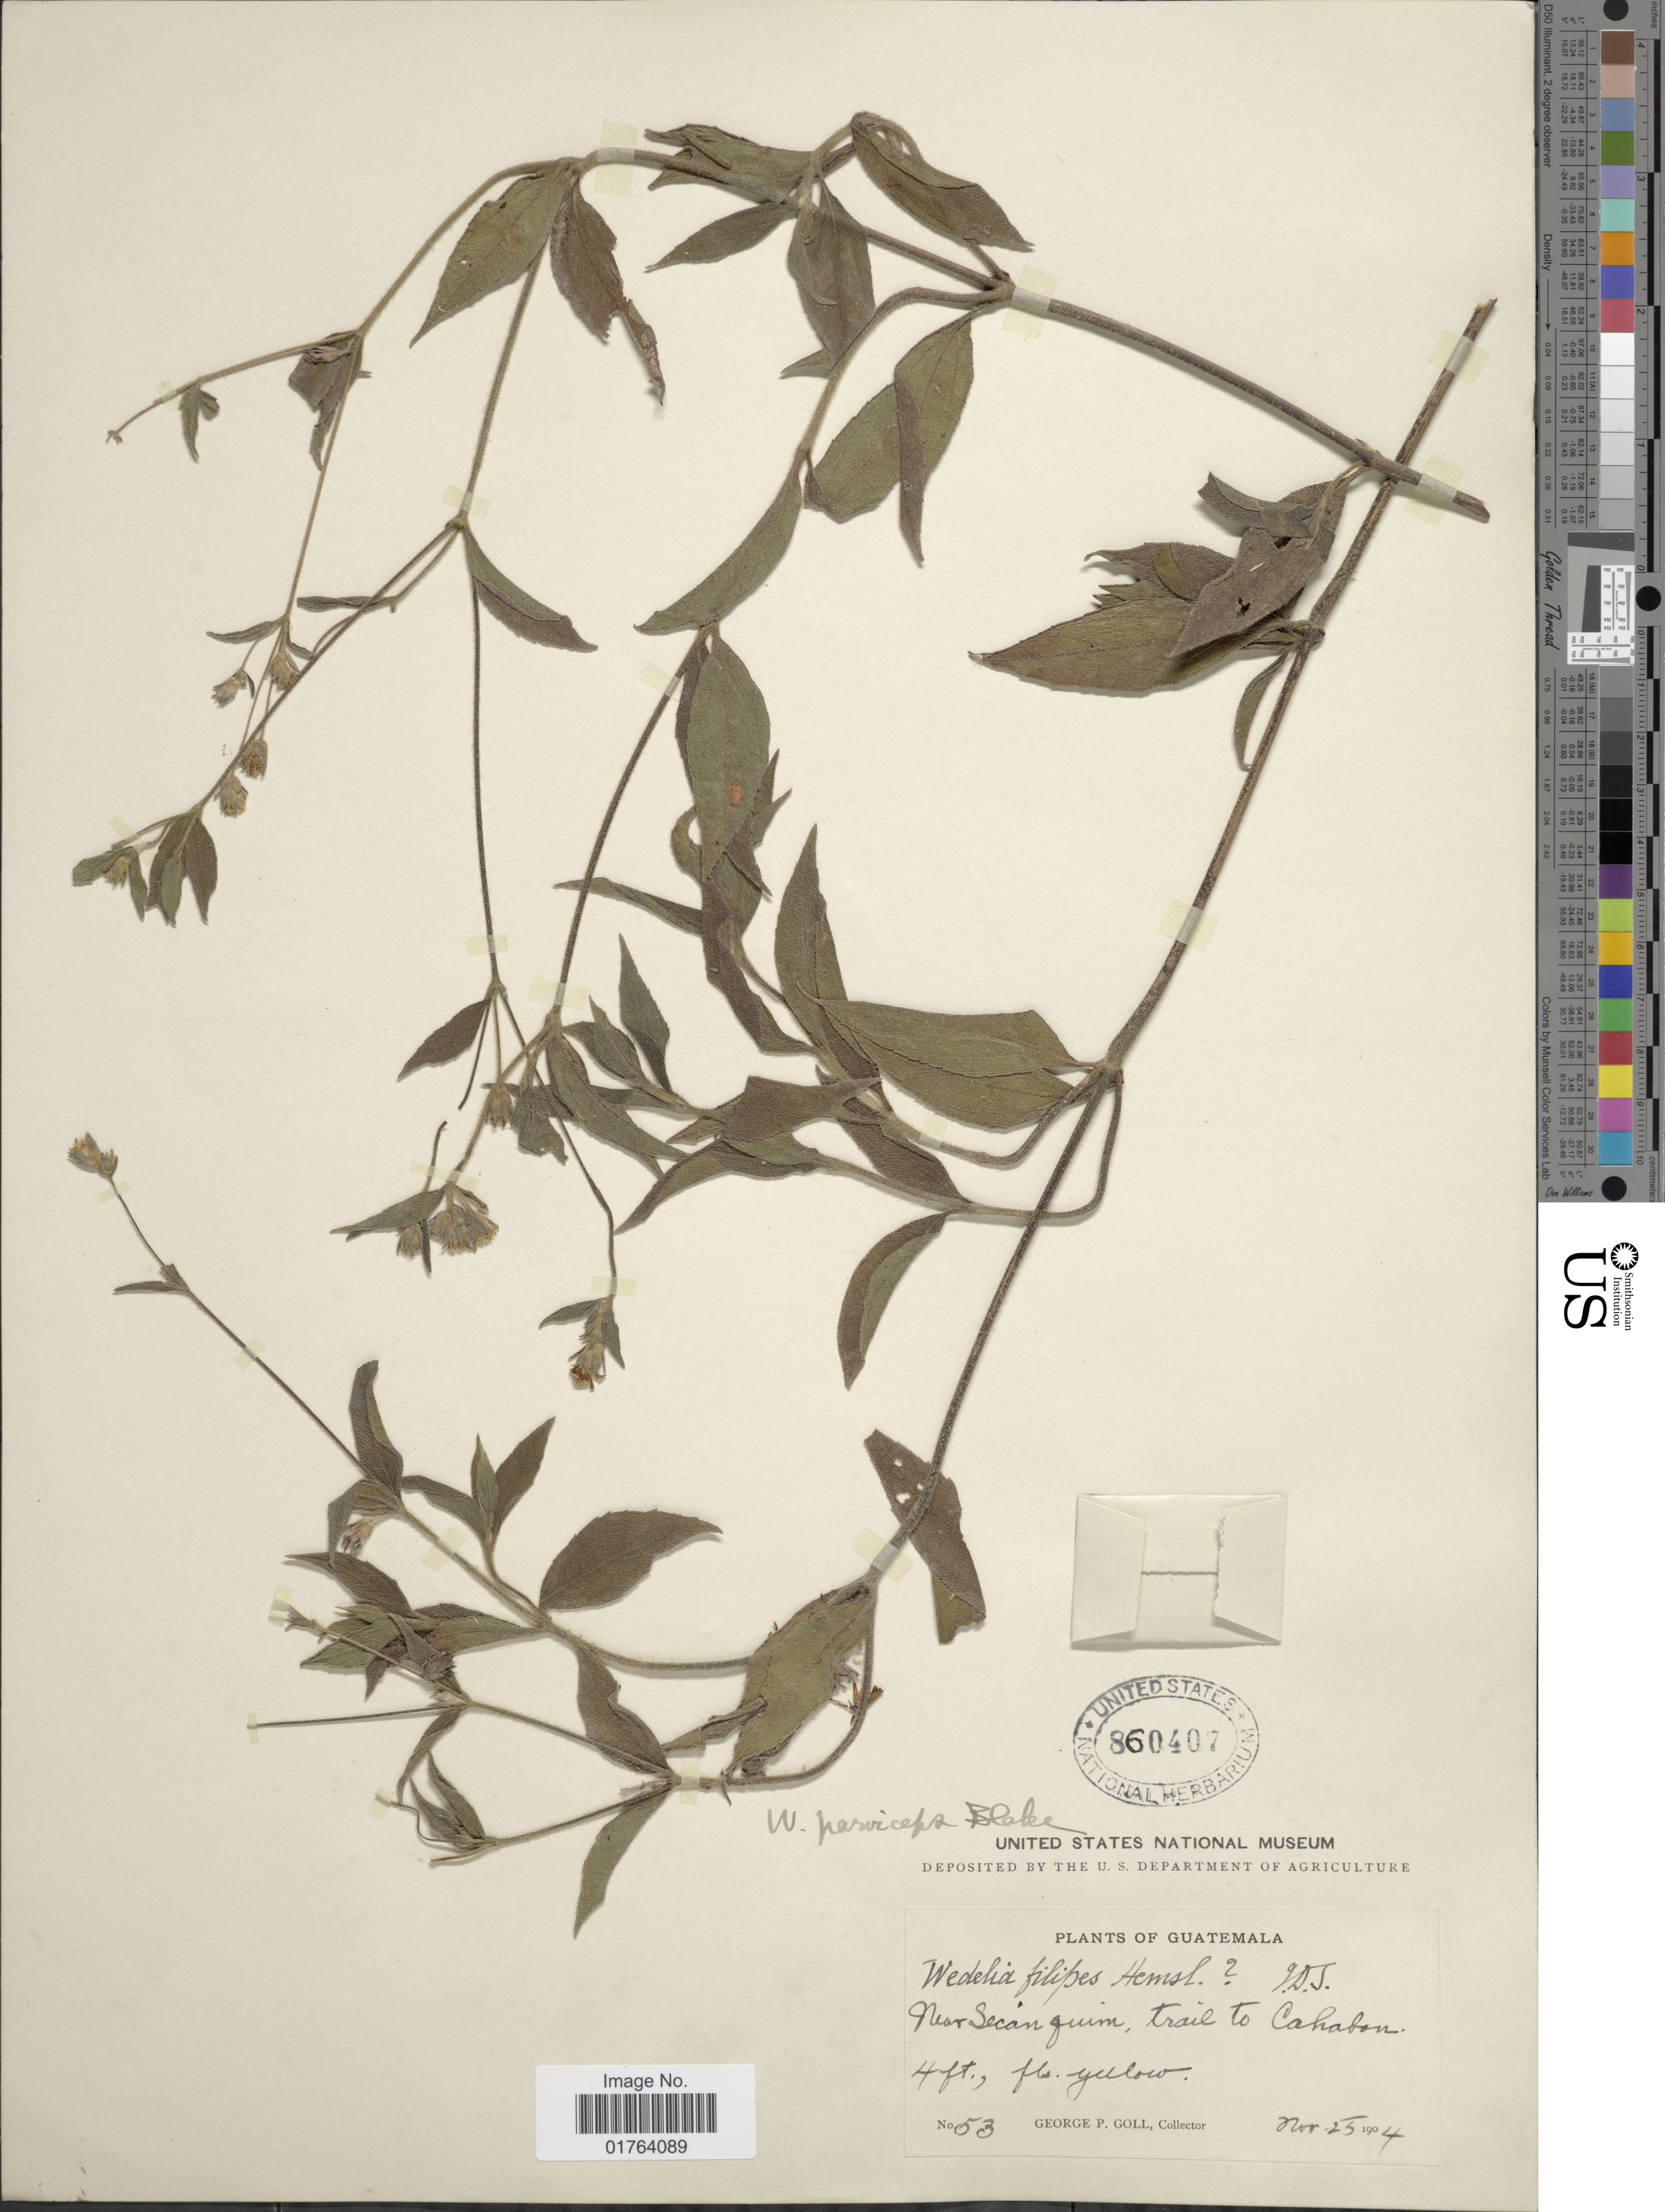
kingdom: Plantae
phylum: Tracheophyta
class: Magnoliopsida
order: Asterales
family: Asteraceae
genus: Wedelia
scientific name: Wedelia acapulcensis var. parviceps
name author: (S.F. Blake) Strother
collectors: G. P. Goll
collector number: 53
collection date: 1904-11-25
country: Guatemala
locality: Near Secan Juin, rail to Cahaban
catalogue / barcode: US 860407